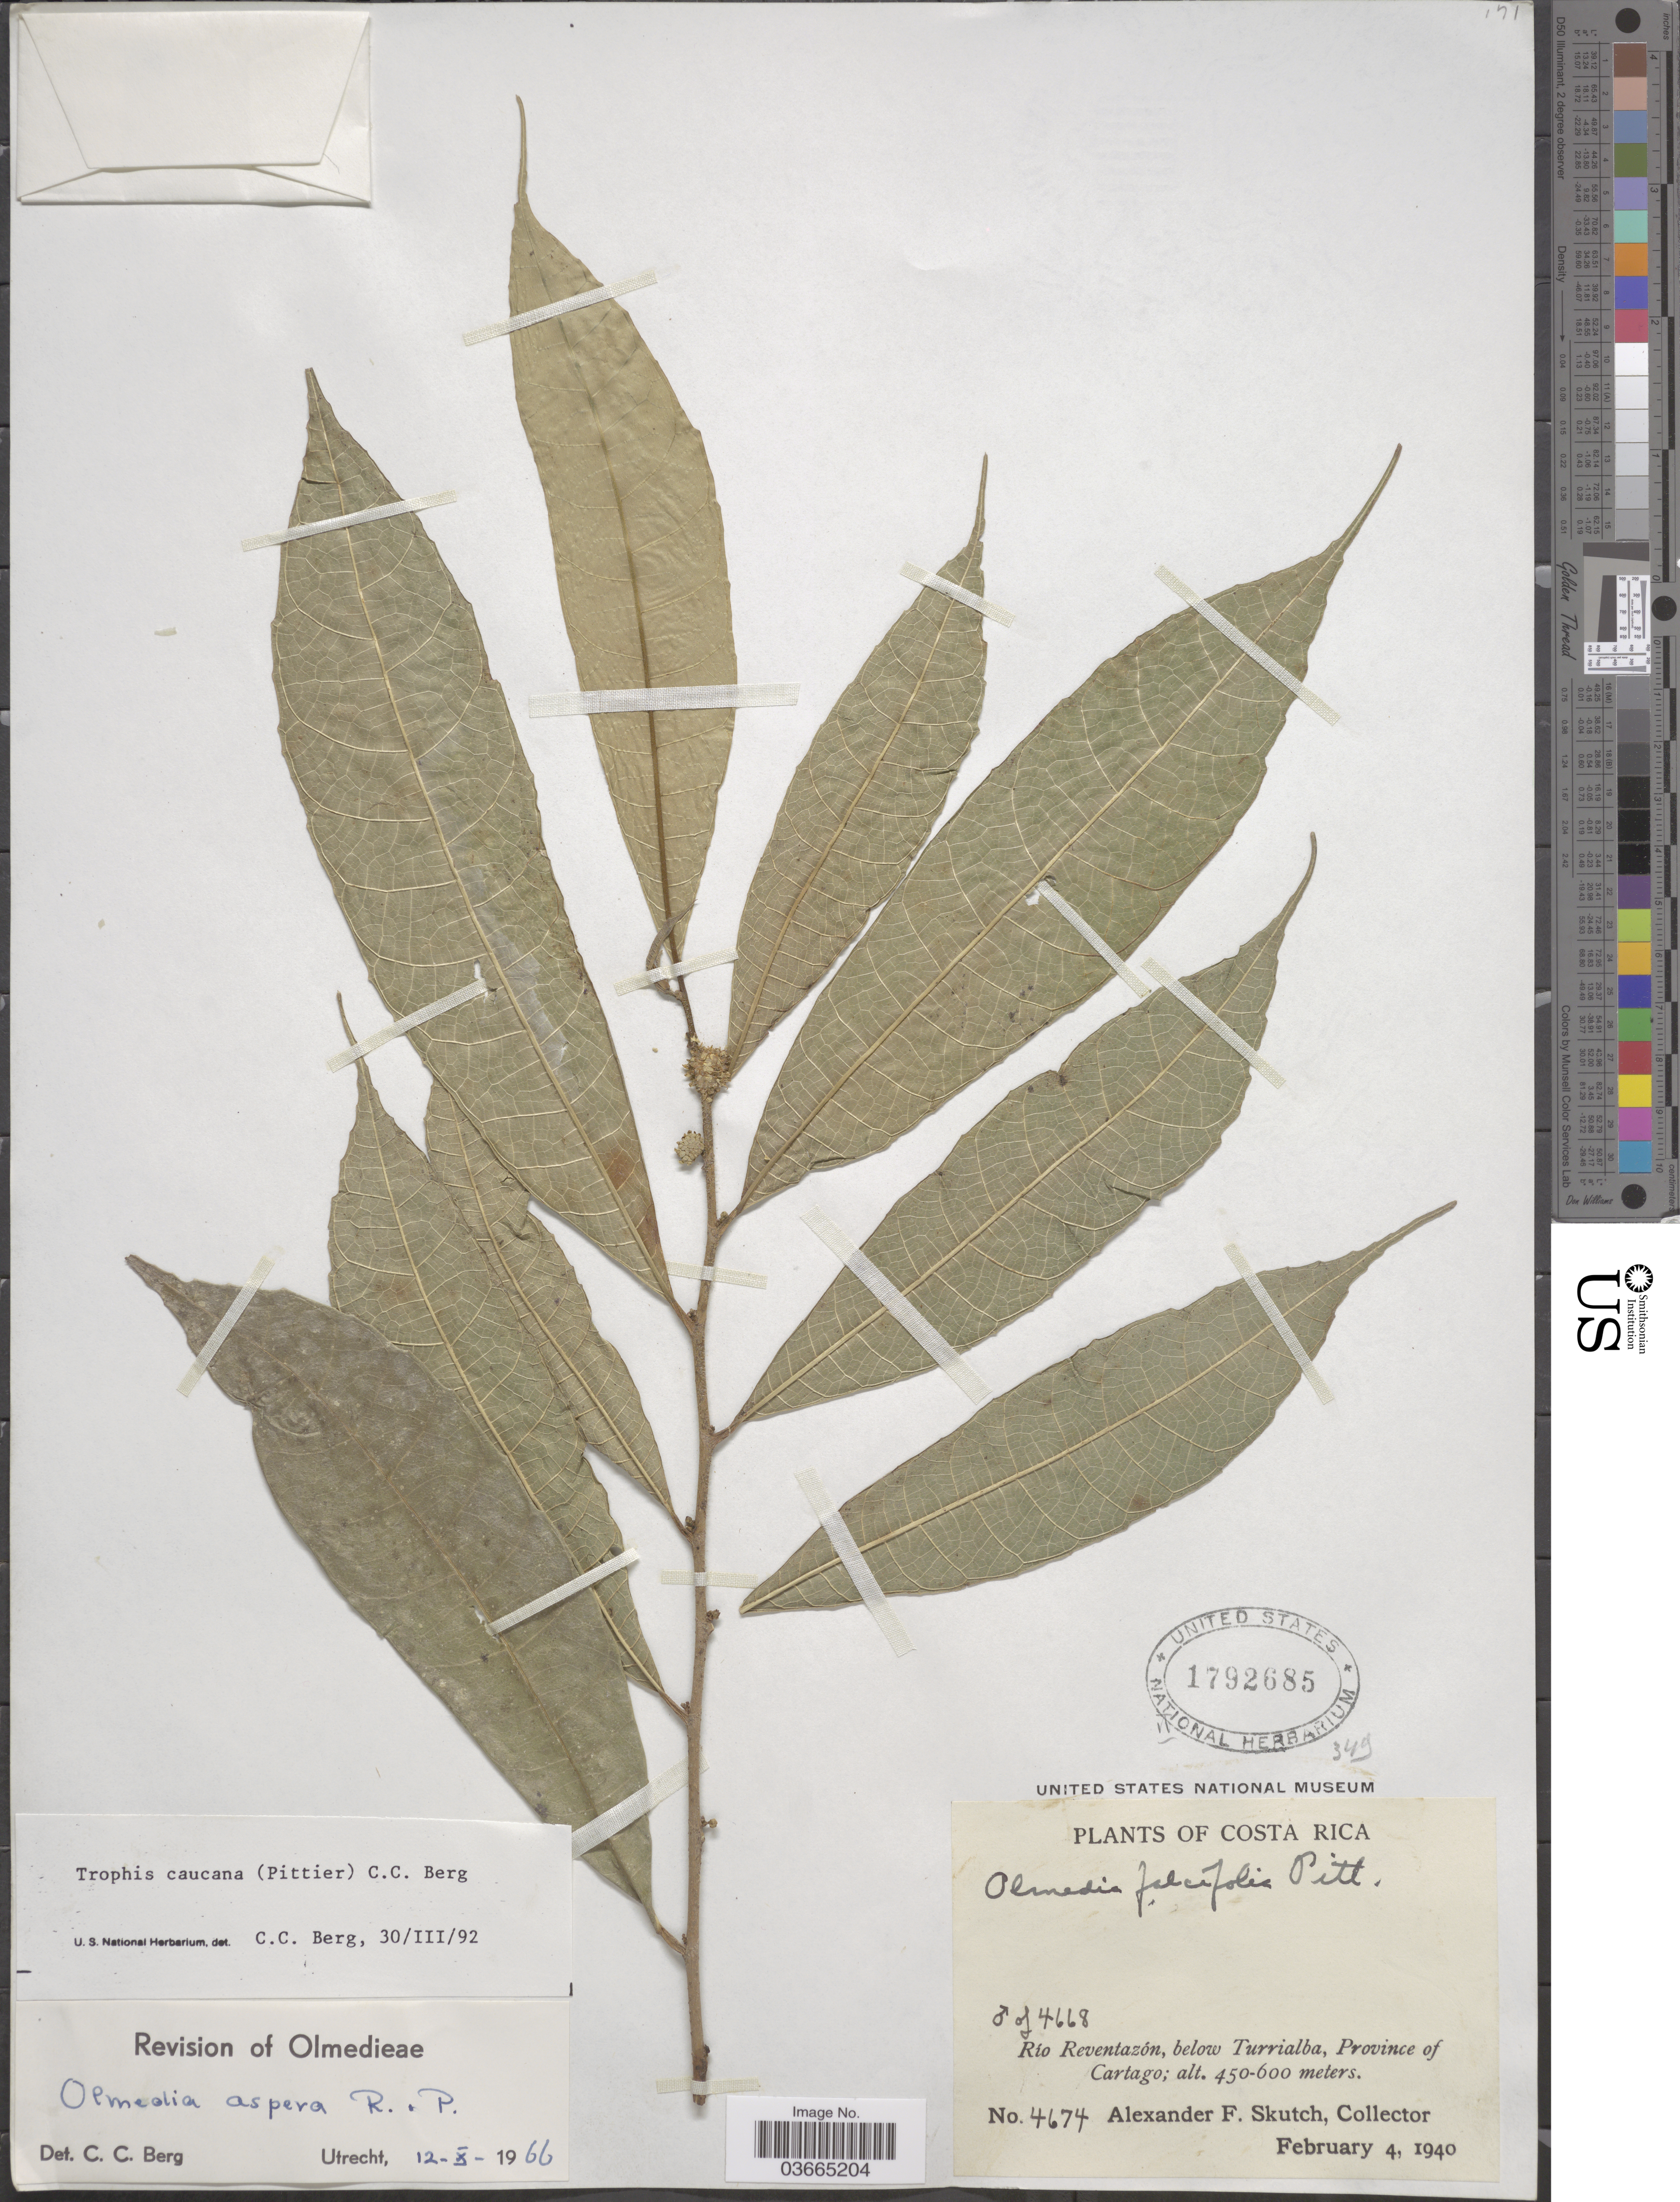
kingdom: Plantae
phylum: Tracheophyta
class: Magnoliopsida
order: Rosales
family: Moraceae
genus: Olmedia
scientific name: Olmedia aspera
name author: Ruiz & Pav.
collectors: A. F. Skutch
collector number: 4674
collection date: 1940-02-04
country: Costa Rica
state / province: Cartago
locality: Río Reventazón, below Turrialba.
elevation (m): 450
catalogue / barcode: US 1792685